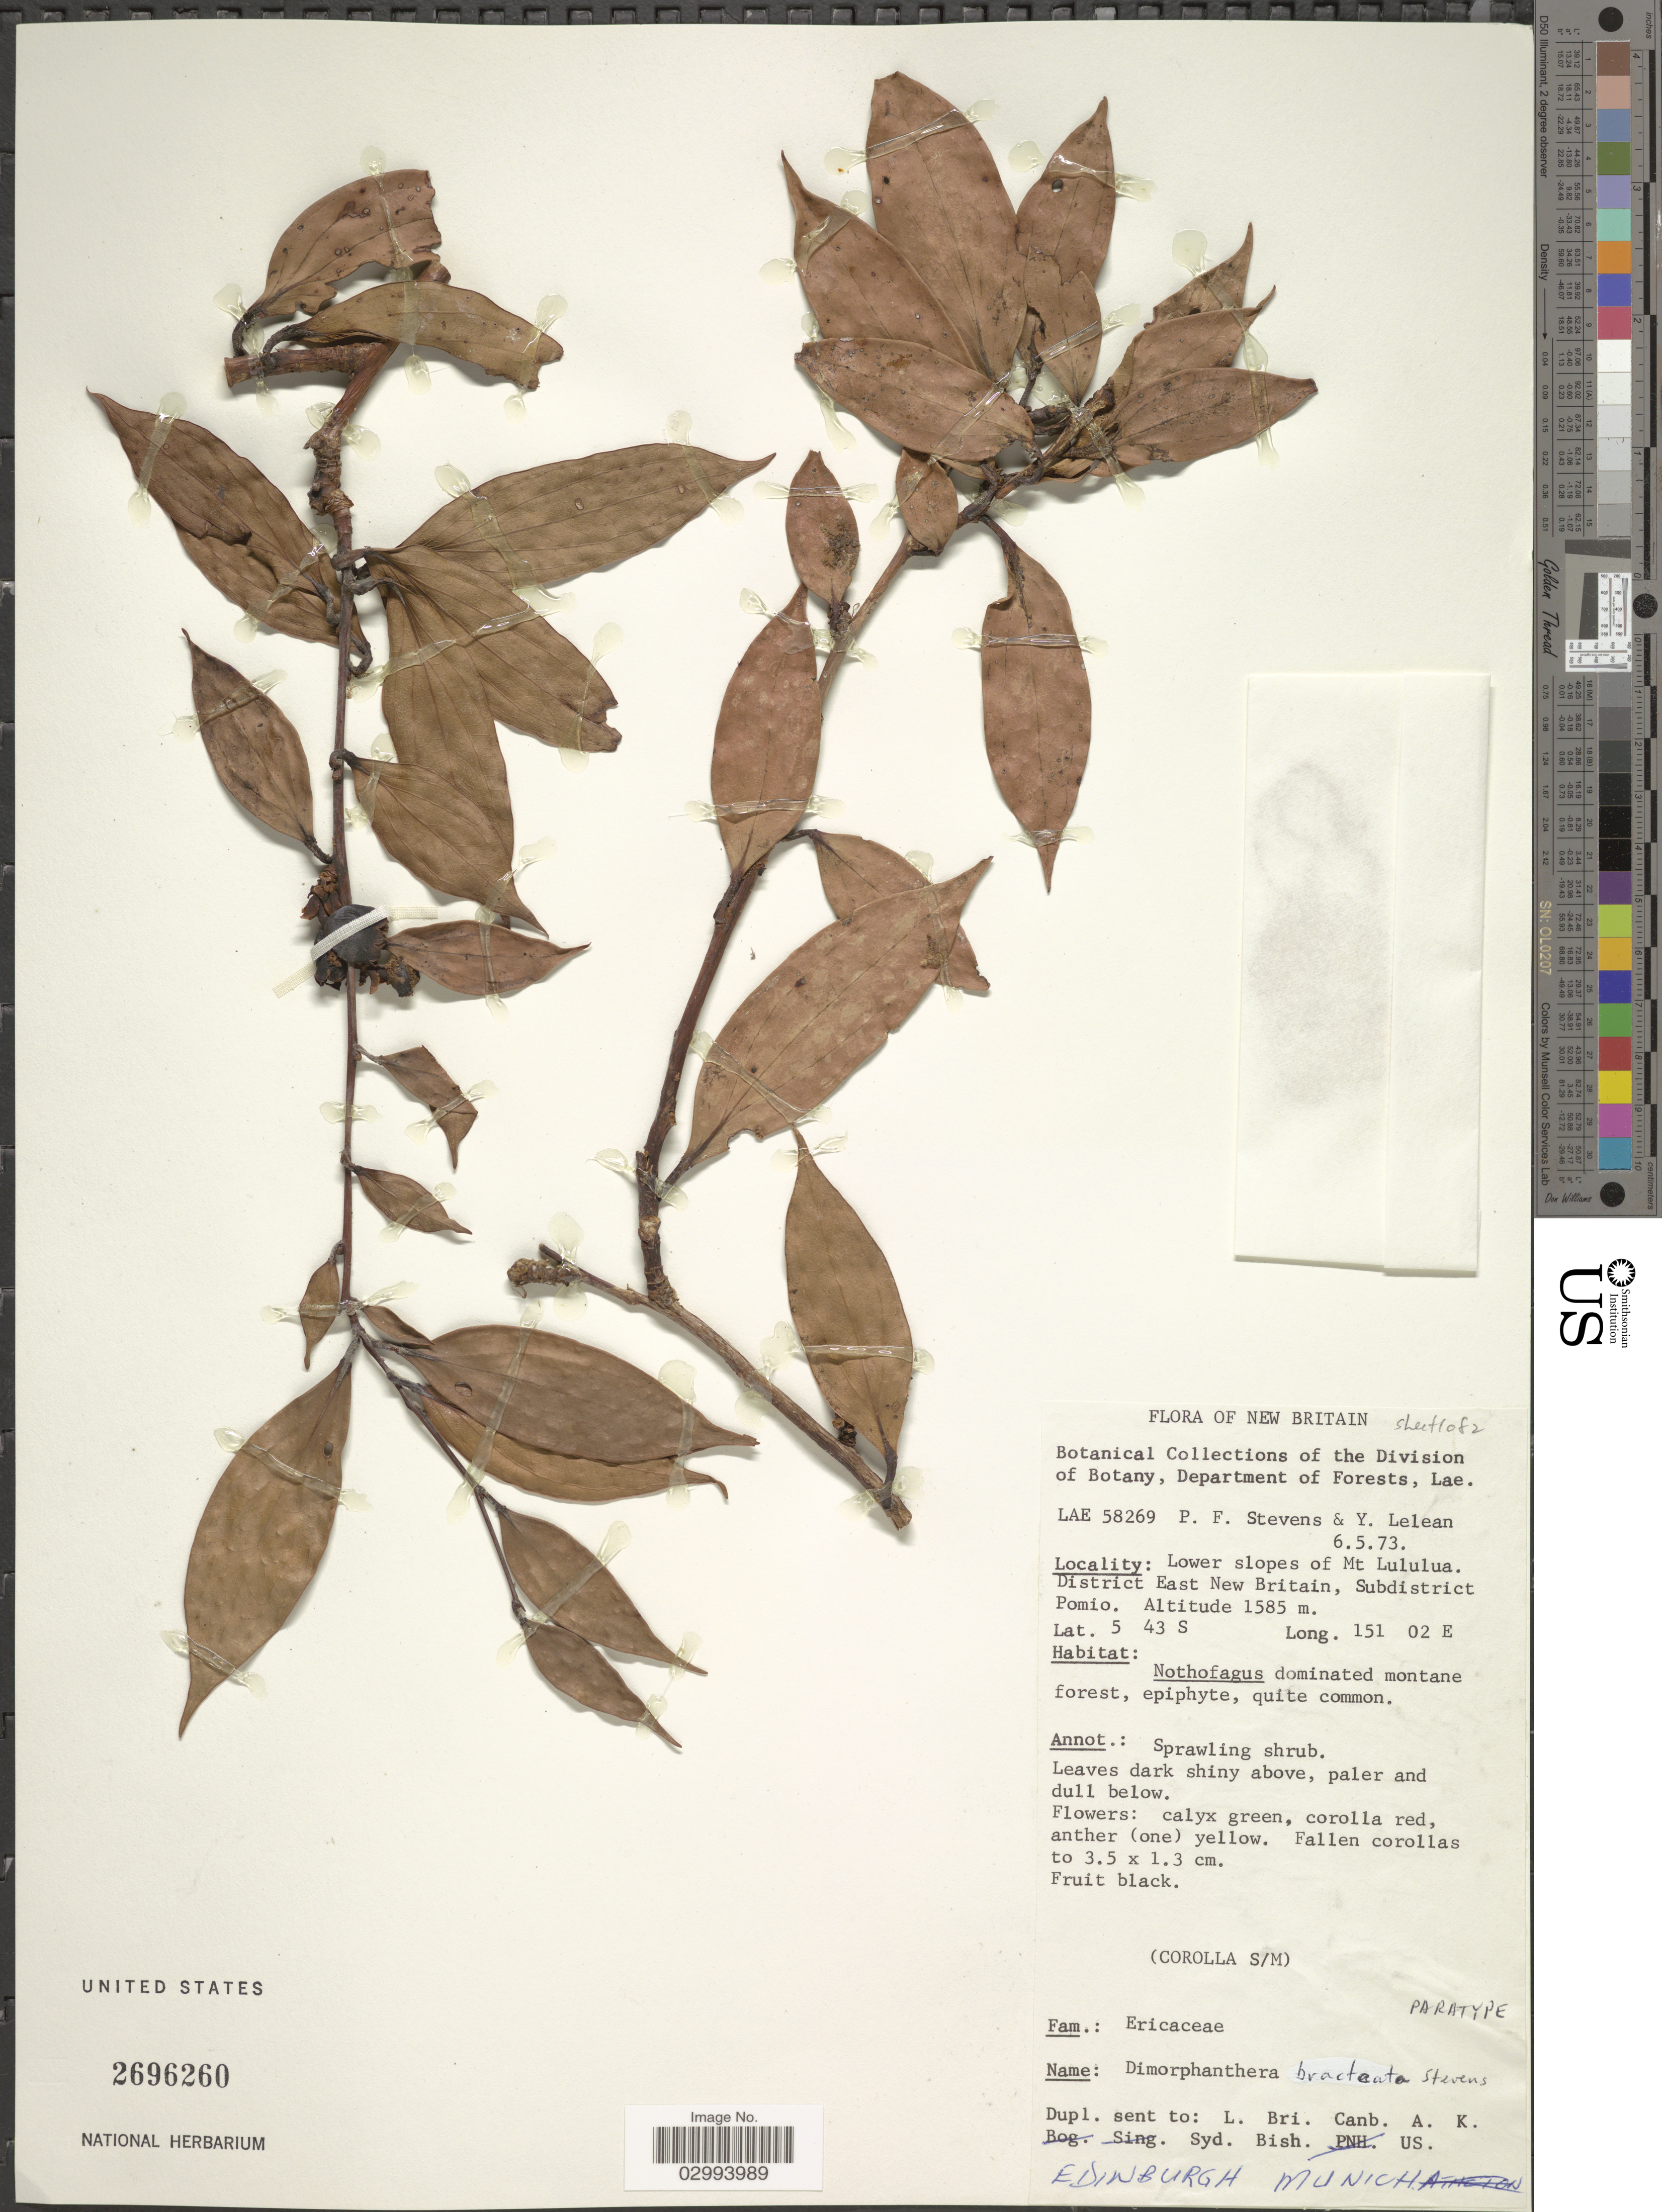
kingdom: Plantae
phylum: Tracheophyta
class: Magnoliopsida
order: Ericales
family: Ericaceae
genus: Dimorphanthera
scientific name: Dimorphanthera bracteata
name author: P.F. Stevens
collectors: P. F. Stevens & Y. Lelean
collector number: LAE 58269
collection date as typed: Transcribed d/m/y: 6/5/73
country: Papua New Guinea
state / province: East New Britain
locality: New Britain. Lower slopes of Mt. Lululua. District East New Britain, Subdistrict Pomio.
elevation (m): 1585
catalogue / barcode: US 2696260